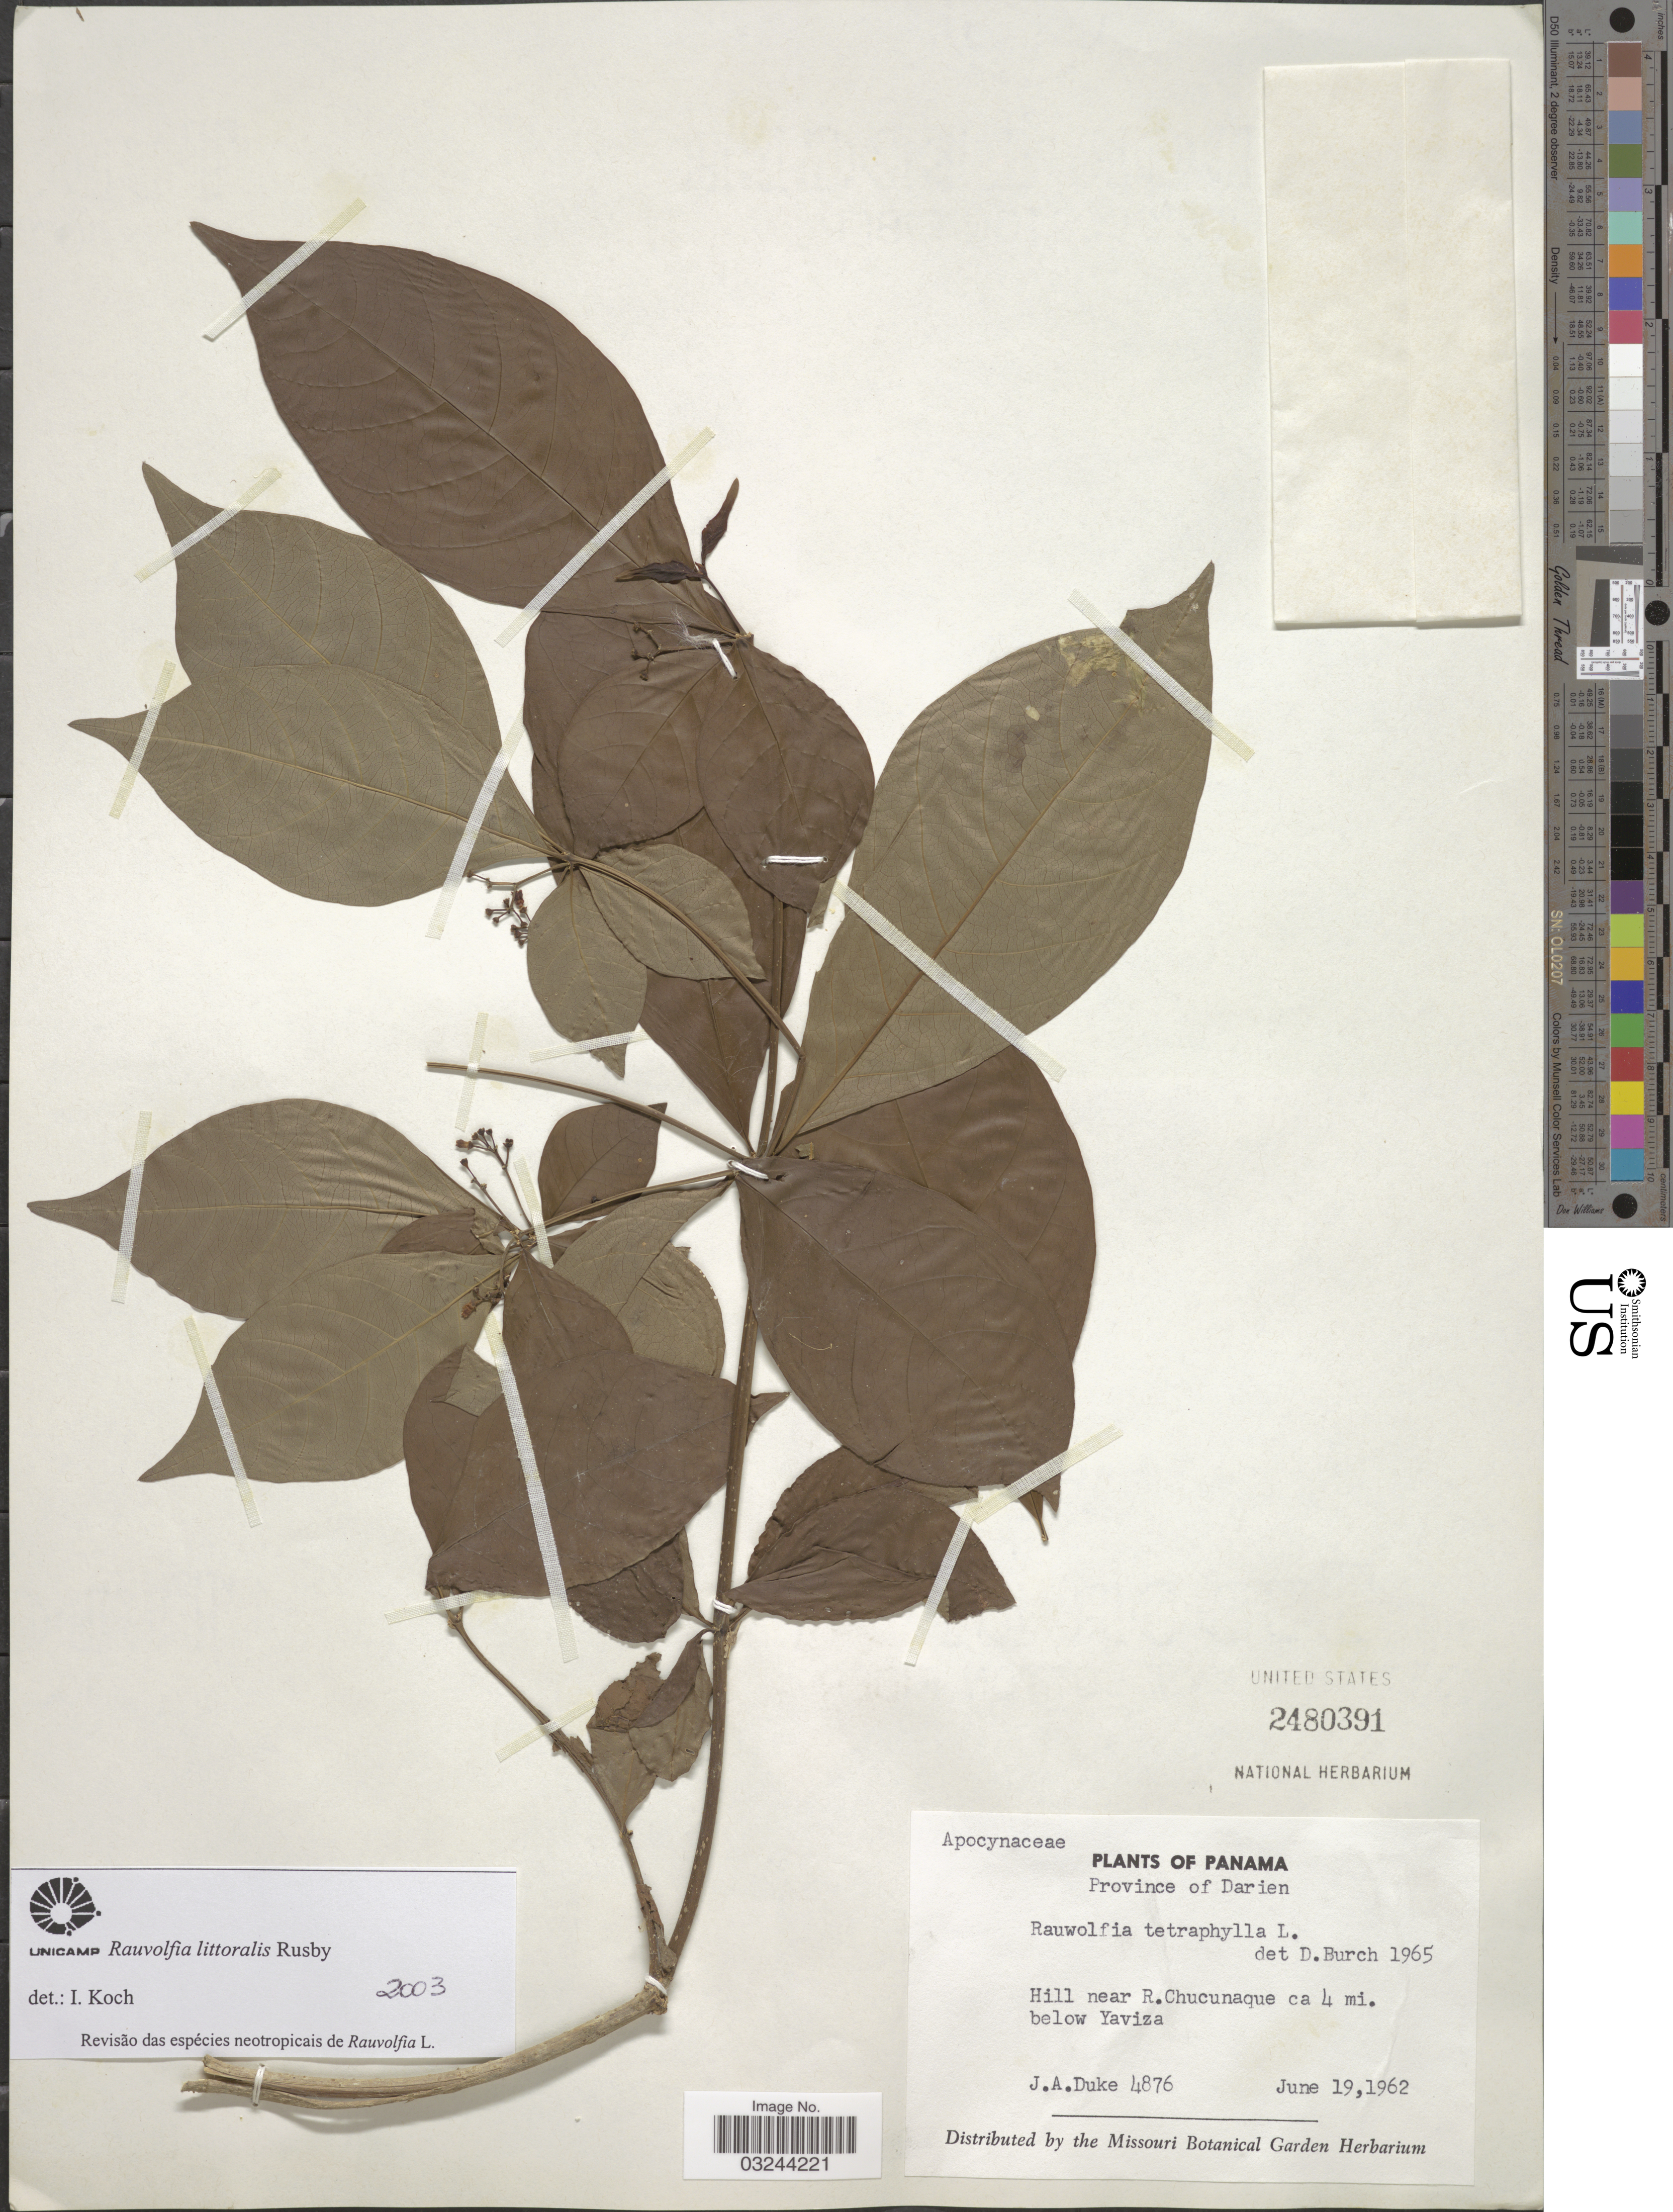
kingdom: Plantae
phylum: Tracheophyta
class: Magnoliopsida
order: Gentianales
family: Apocynaceae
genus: Rauvolfia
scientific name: Rauvolfia littoralis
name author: Rusby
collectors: J. A. Duke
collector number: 4876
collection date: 1962-06-19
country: Panama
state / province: Darién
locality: Hill near R. Chucunaque ca 4 mi. below Yaviza.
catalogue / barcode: US 2480391